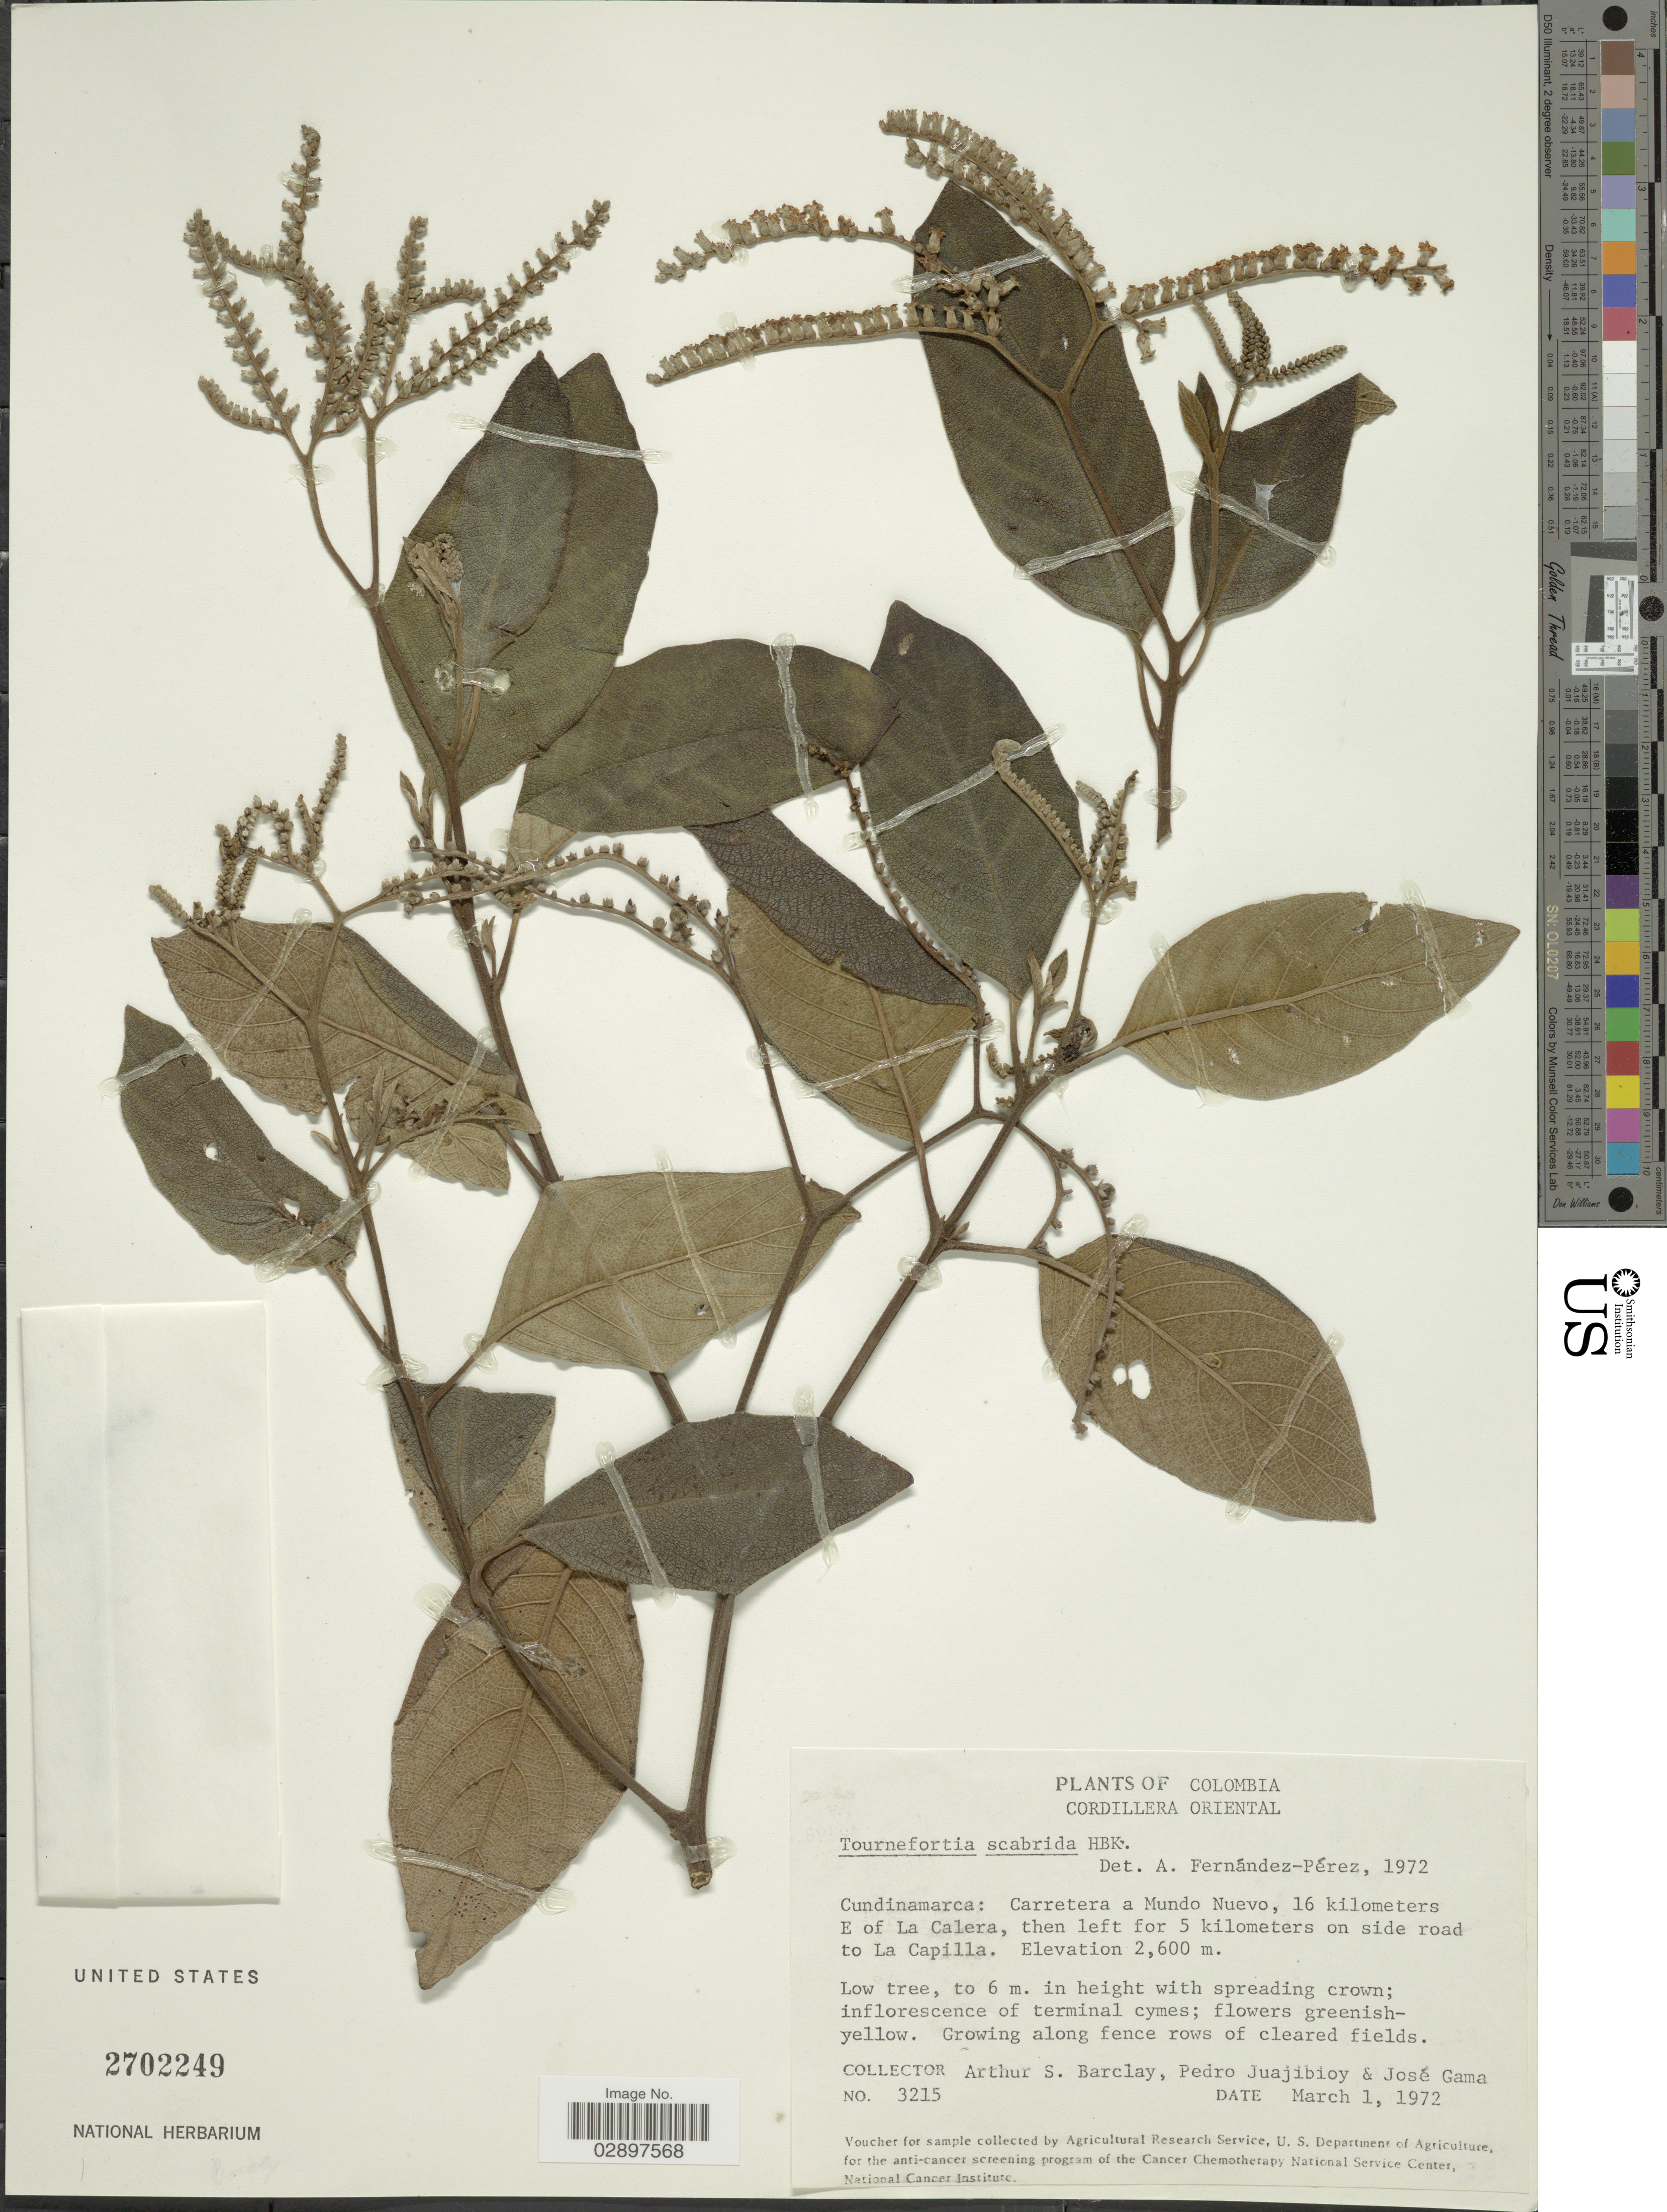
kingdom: Plantae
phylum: Tracheophyta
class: Magnoliopsida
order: Boraginales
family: Heliotropiaceae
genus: Tournefortia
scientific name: Tournefortia scabrida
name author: Kunth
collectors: A. S. Barclay, P. Juajibioy & J. Gama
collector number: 3215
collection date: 1972-03-01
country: Colombia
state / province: Cundinamarca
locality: Cordillera Oriental. Carretera a Mundo Nuevo, 16 kilometers E of La Calera, then left for 5 kilometers on side road to La Capilla.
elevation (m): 2600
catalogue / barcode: US 2702249